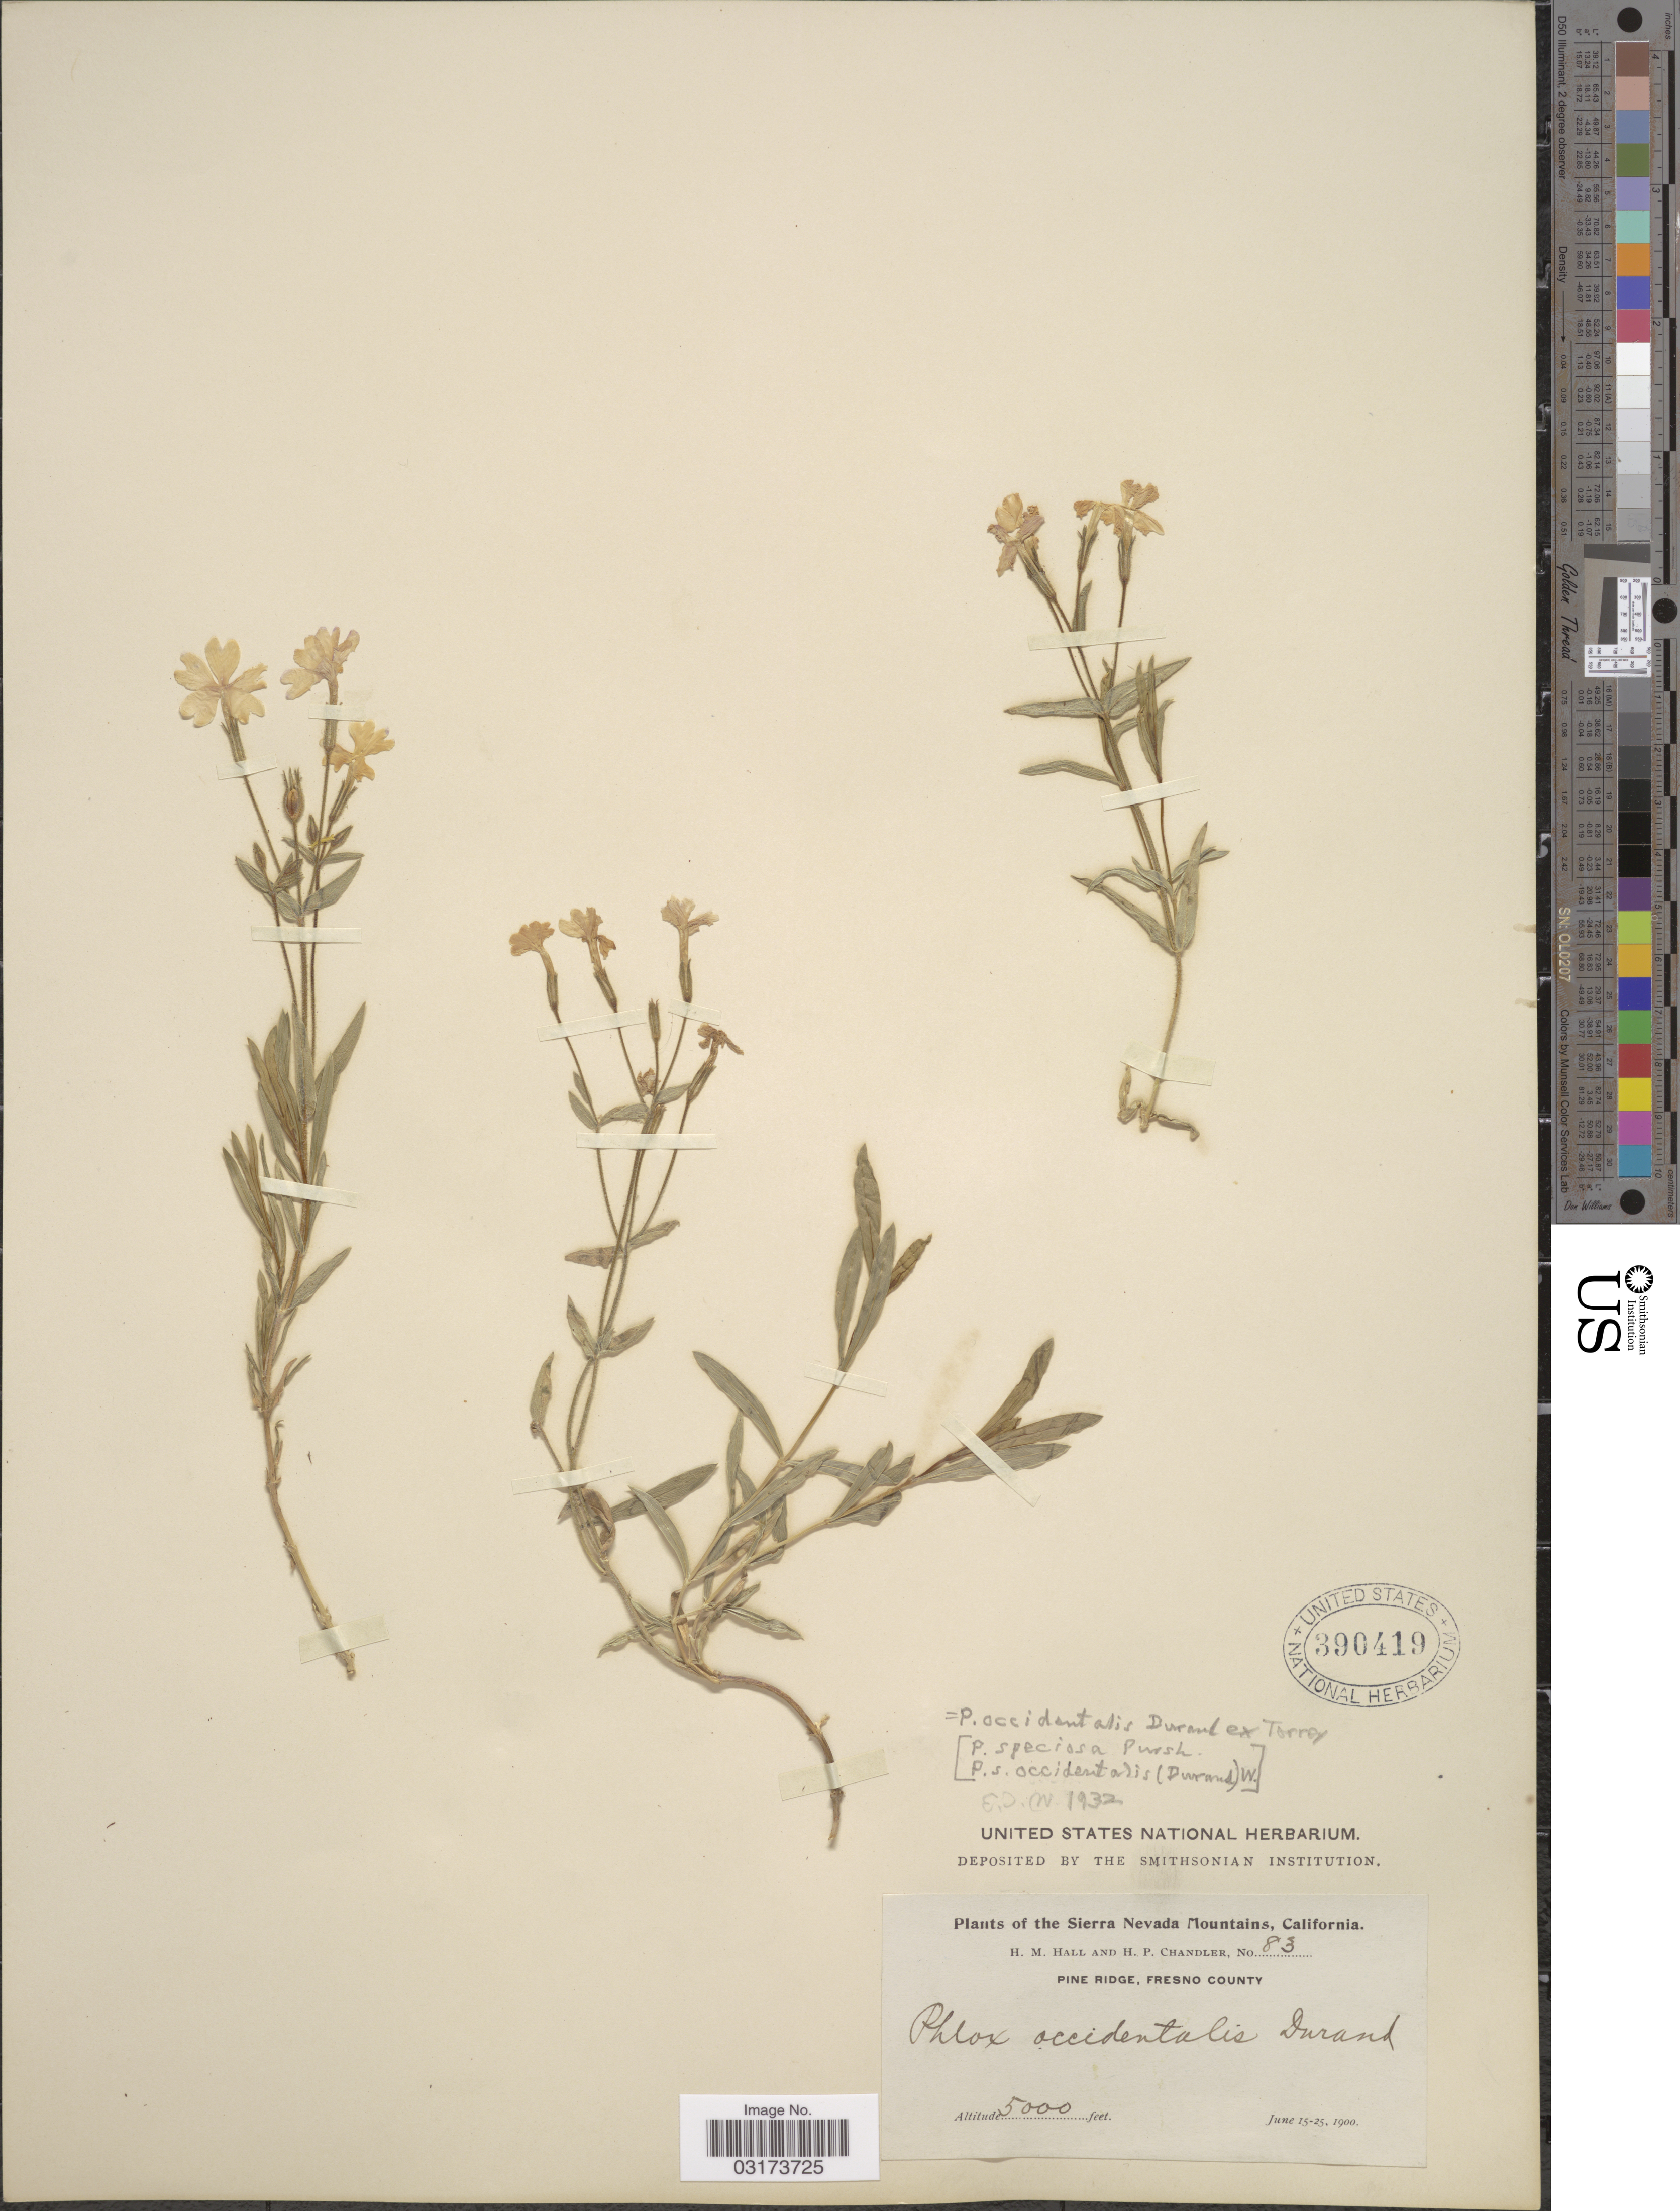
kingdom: Plantae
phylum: Tracheophyta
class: Magnoliopsida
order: Ericales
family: Polemoniaceae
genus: Phlox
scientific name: Phlox speciosa subsp. occidentalis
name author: (Durand ex Torr.) Wherry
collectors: H. M. Hall & H. Chandler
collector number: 83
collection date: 1900-06-15/1900-06-25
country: United States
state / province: California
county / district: Fresno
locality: Sierra Nevada Mountains. Pine Ridge, Fresno County.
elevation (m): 1524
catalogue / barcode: US 390419